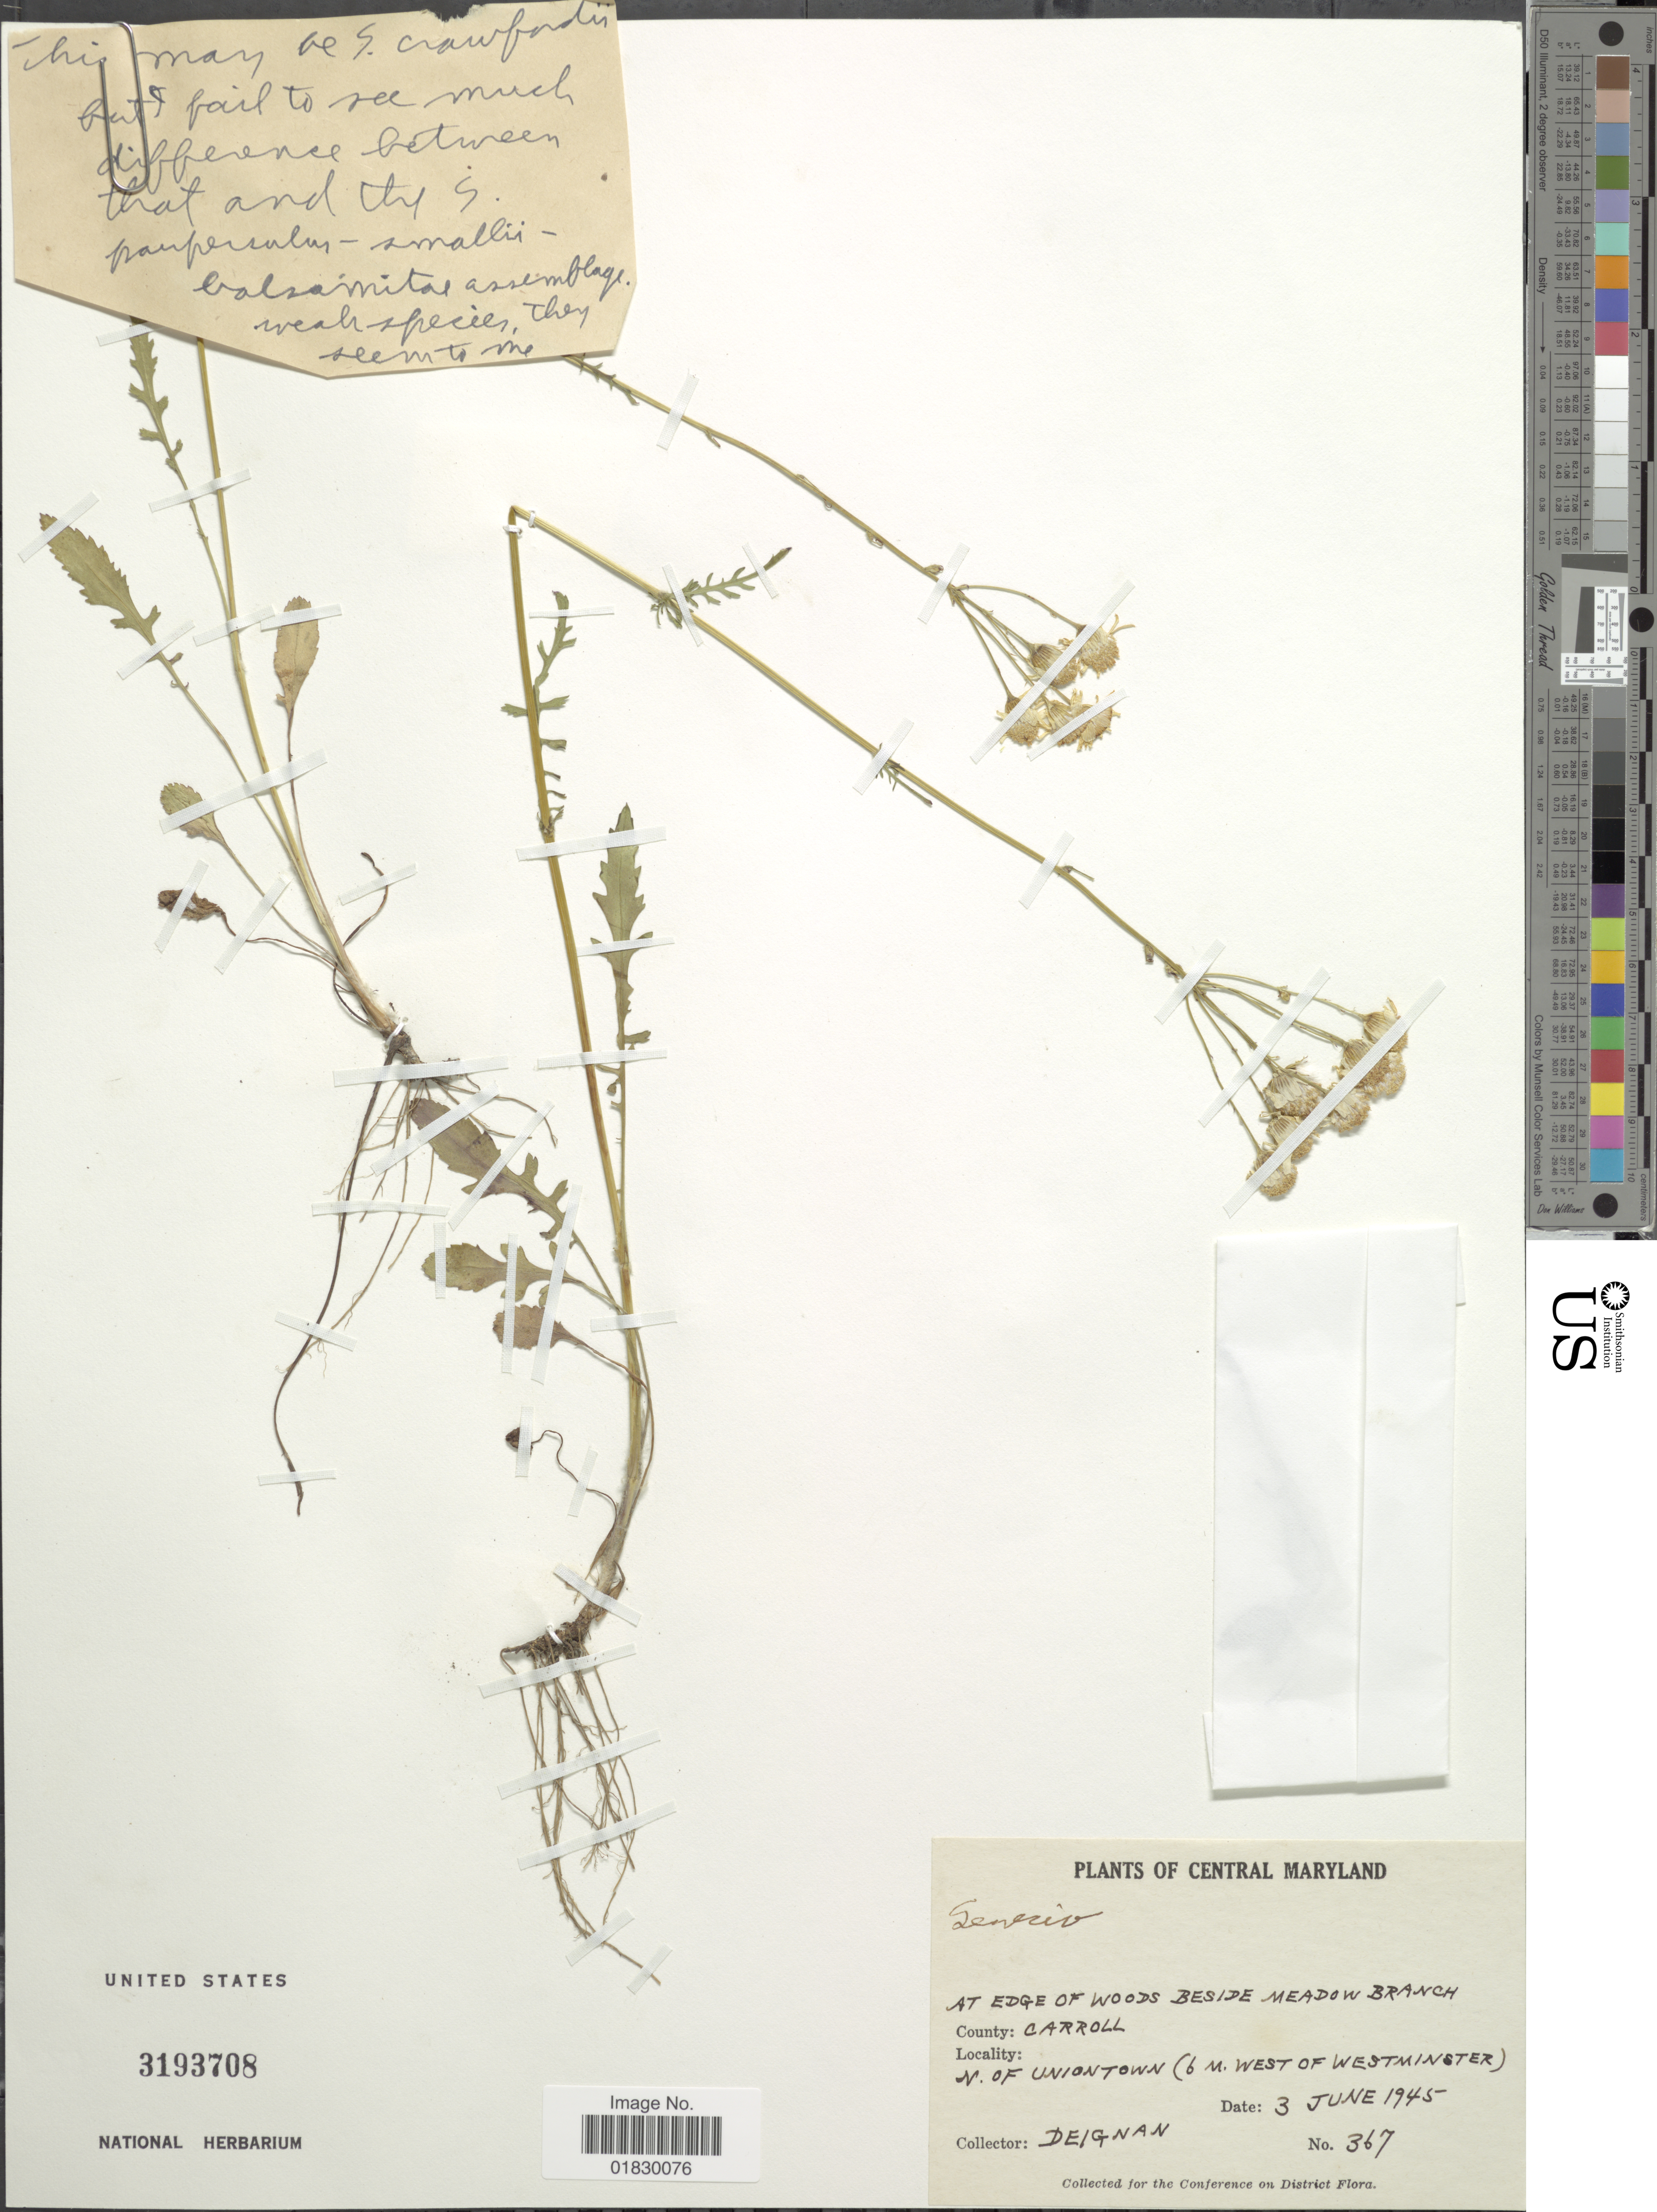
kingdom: Plantae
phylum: Tracheophyta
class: Magnoliopsida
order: Asterales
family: Asteraceae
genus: Packera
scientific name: Packera anonyma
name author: (Alph. Wood) W.A. Weber & Á. Löve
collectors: -. Deignan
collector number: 367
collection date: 1945-06-03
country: United States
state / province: Maryland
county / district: Carroll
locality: Central Maryland, At edge of Woods Beside Meadow Branch, County: Carrol, N. of uniontown (6 m west of Westminster)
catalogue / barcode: US 3193708